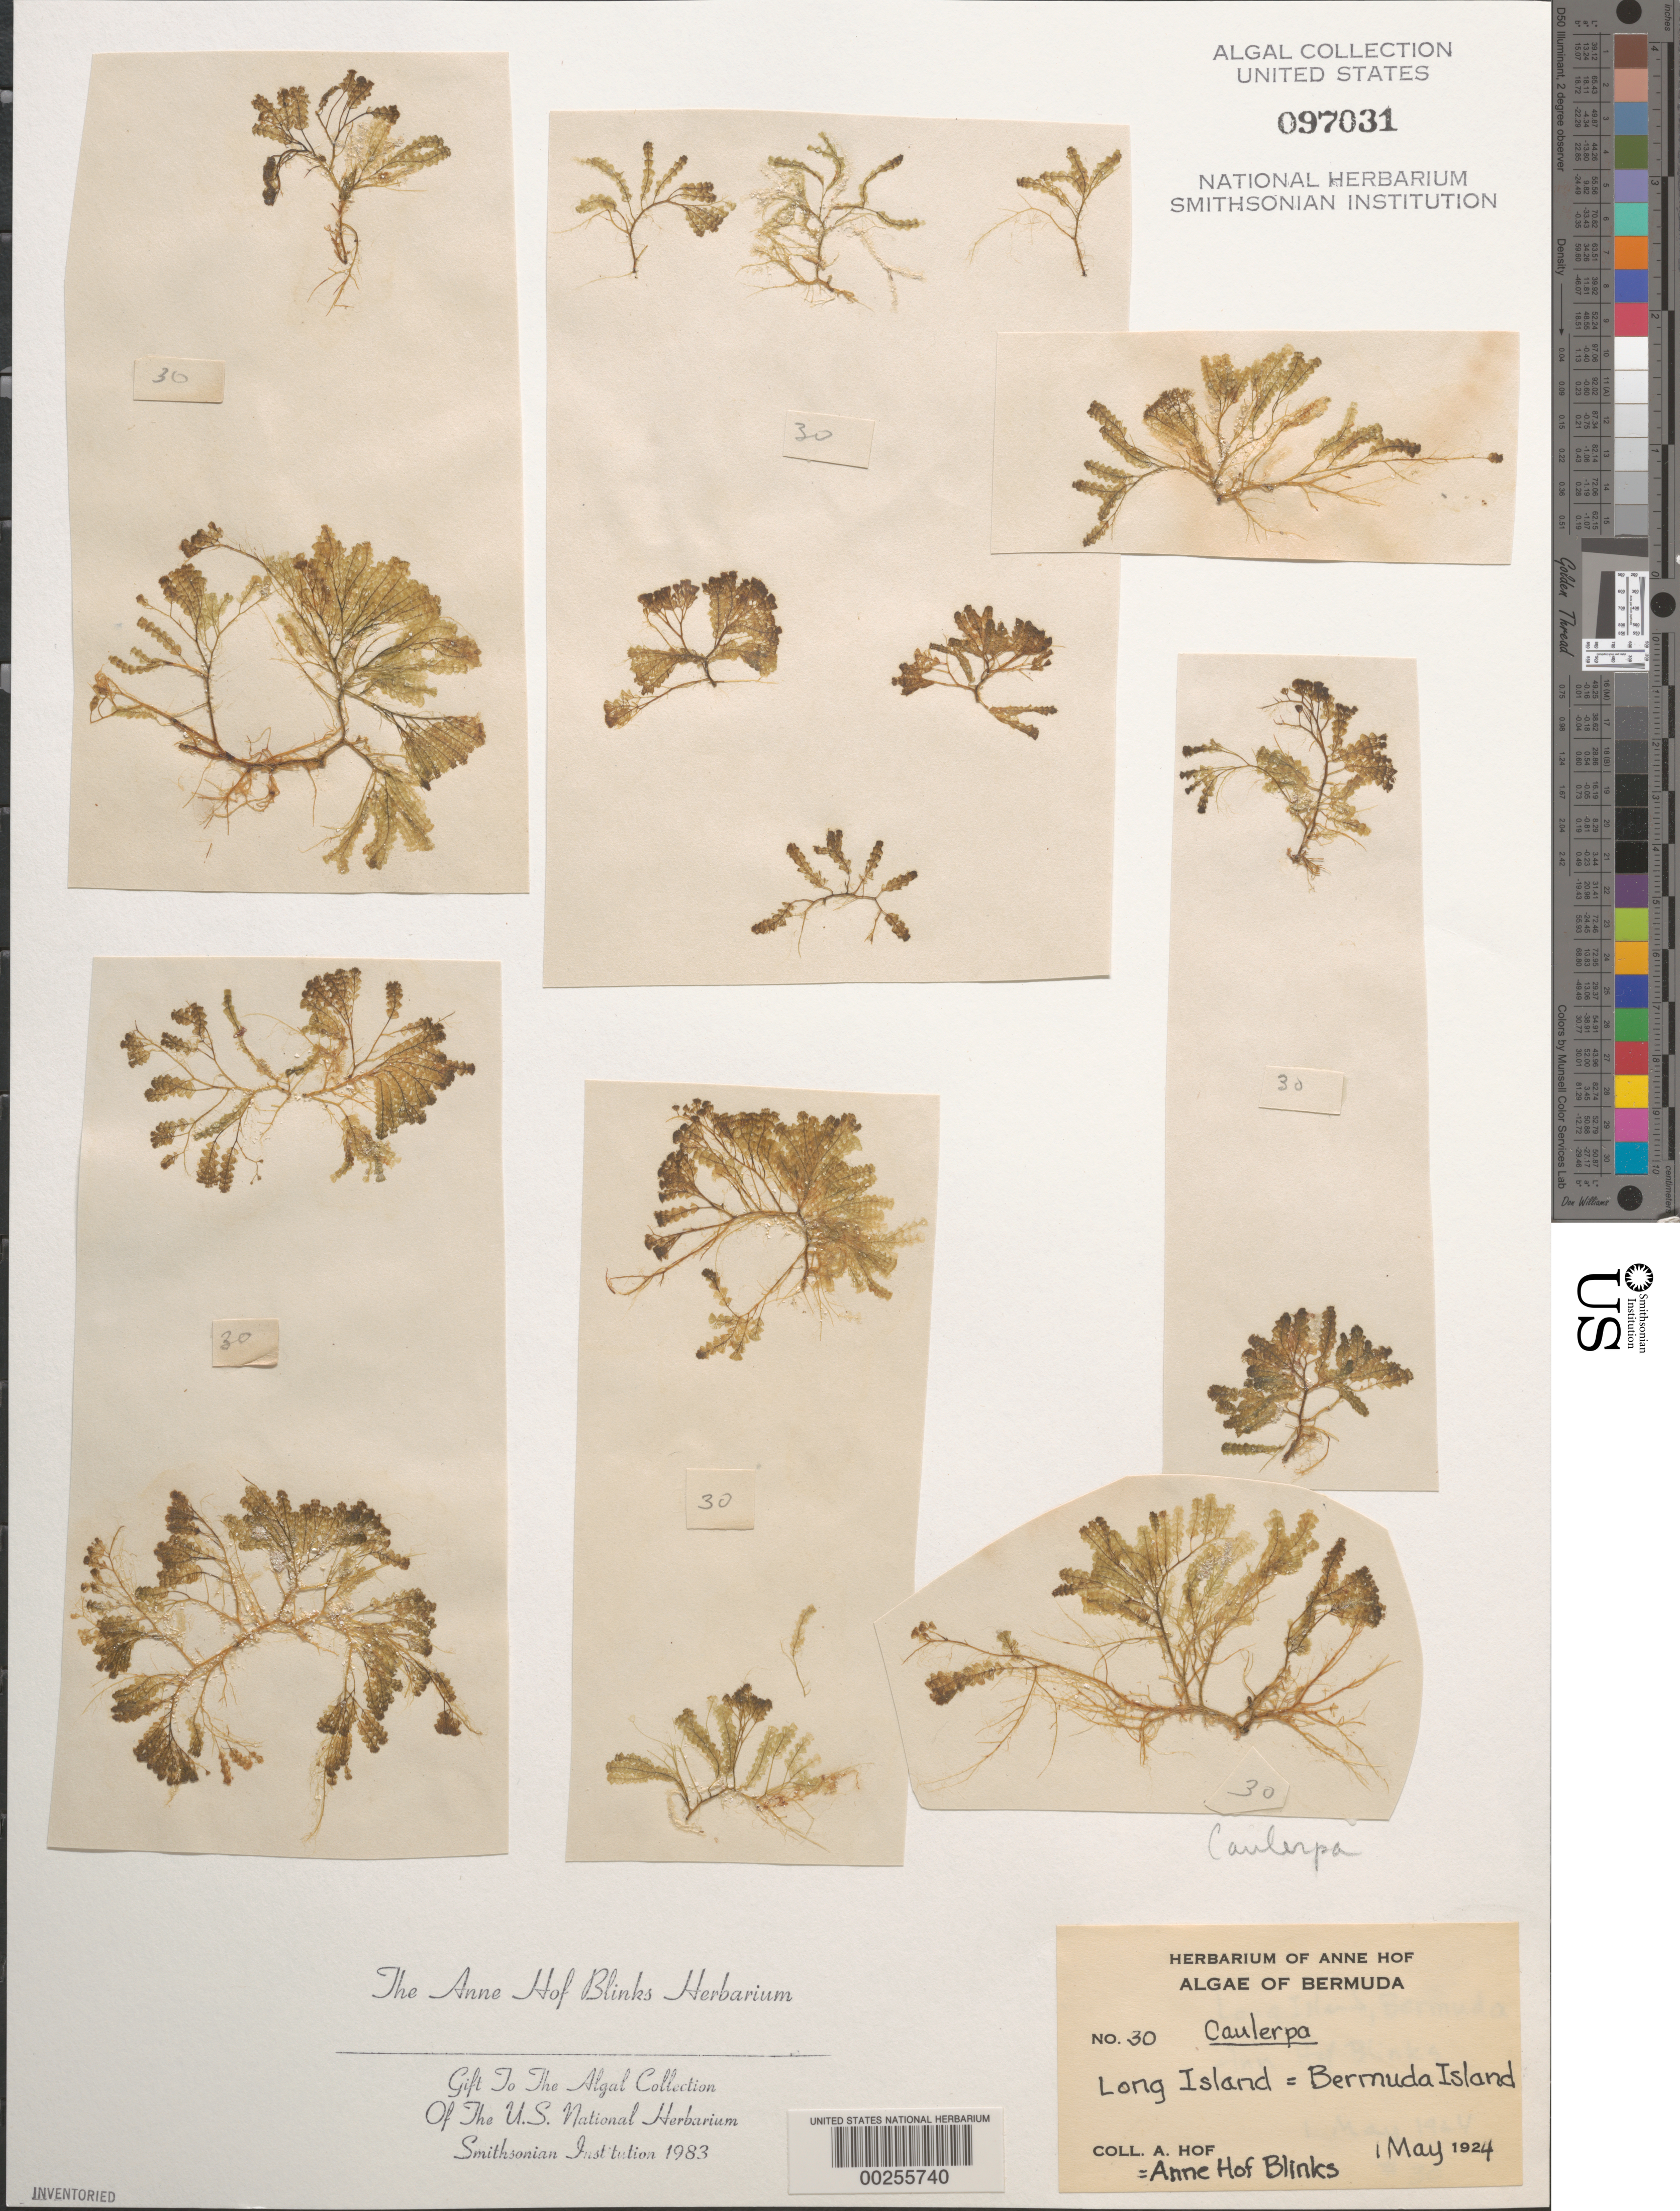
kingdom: Plantae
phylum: Chlorophyta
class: Ulvophyceae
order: Bryopsidales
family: Caulerpaceae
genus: Caulerpa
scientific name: Caulerpa sp.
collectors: A. Blinks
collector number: AHB 30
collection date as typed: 01 May 1924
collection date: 1924-05-01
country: Bermuda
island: Bermuda Island (Long Island)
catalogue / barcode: US 97031